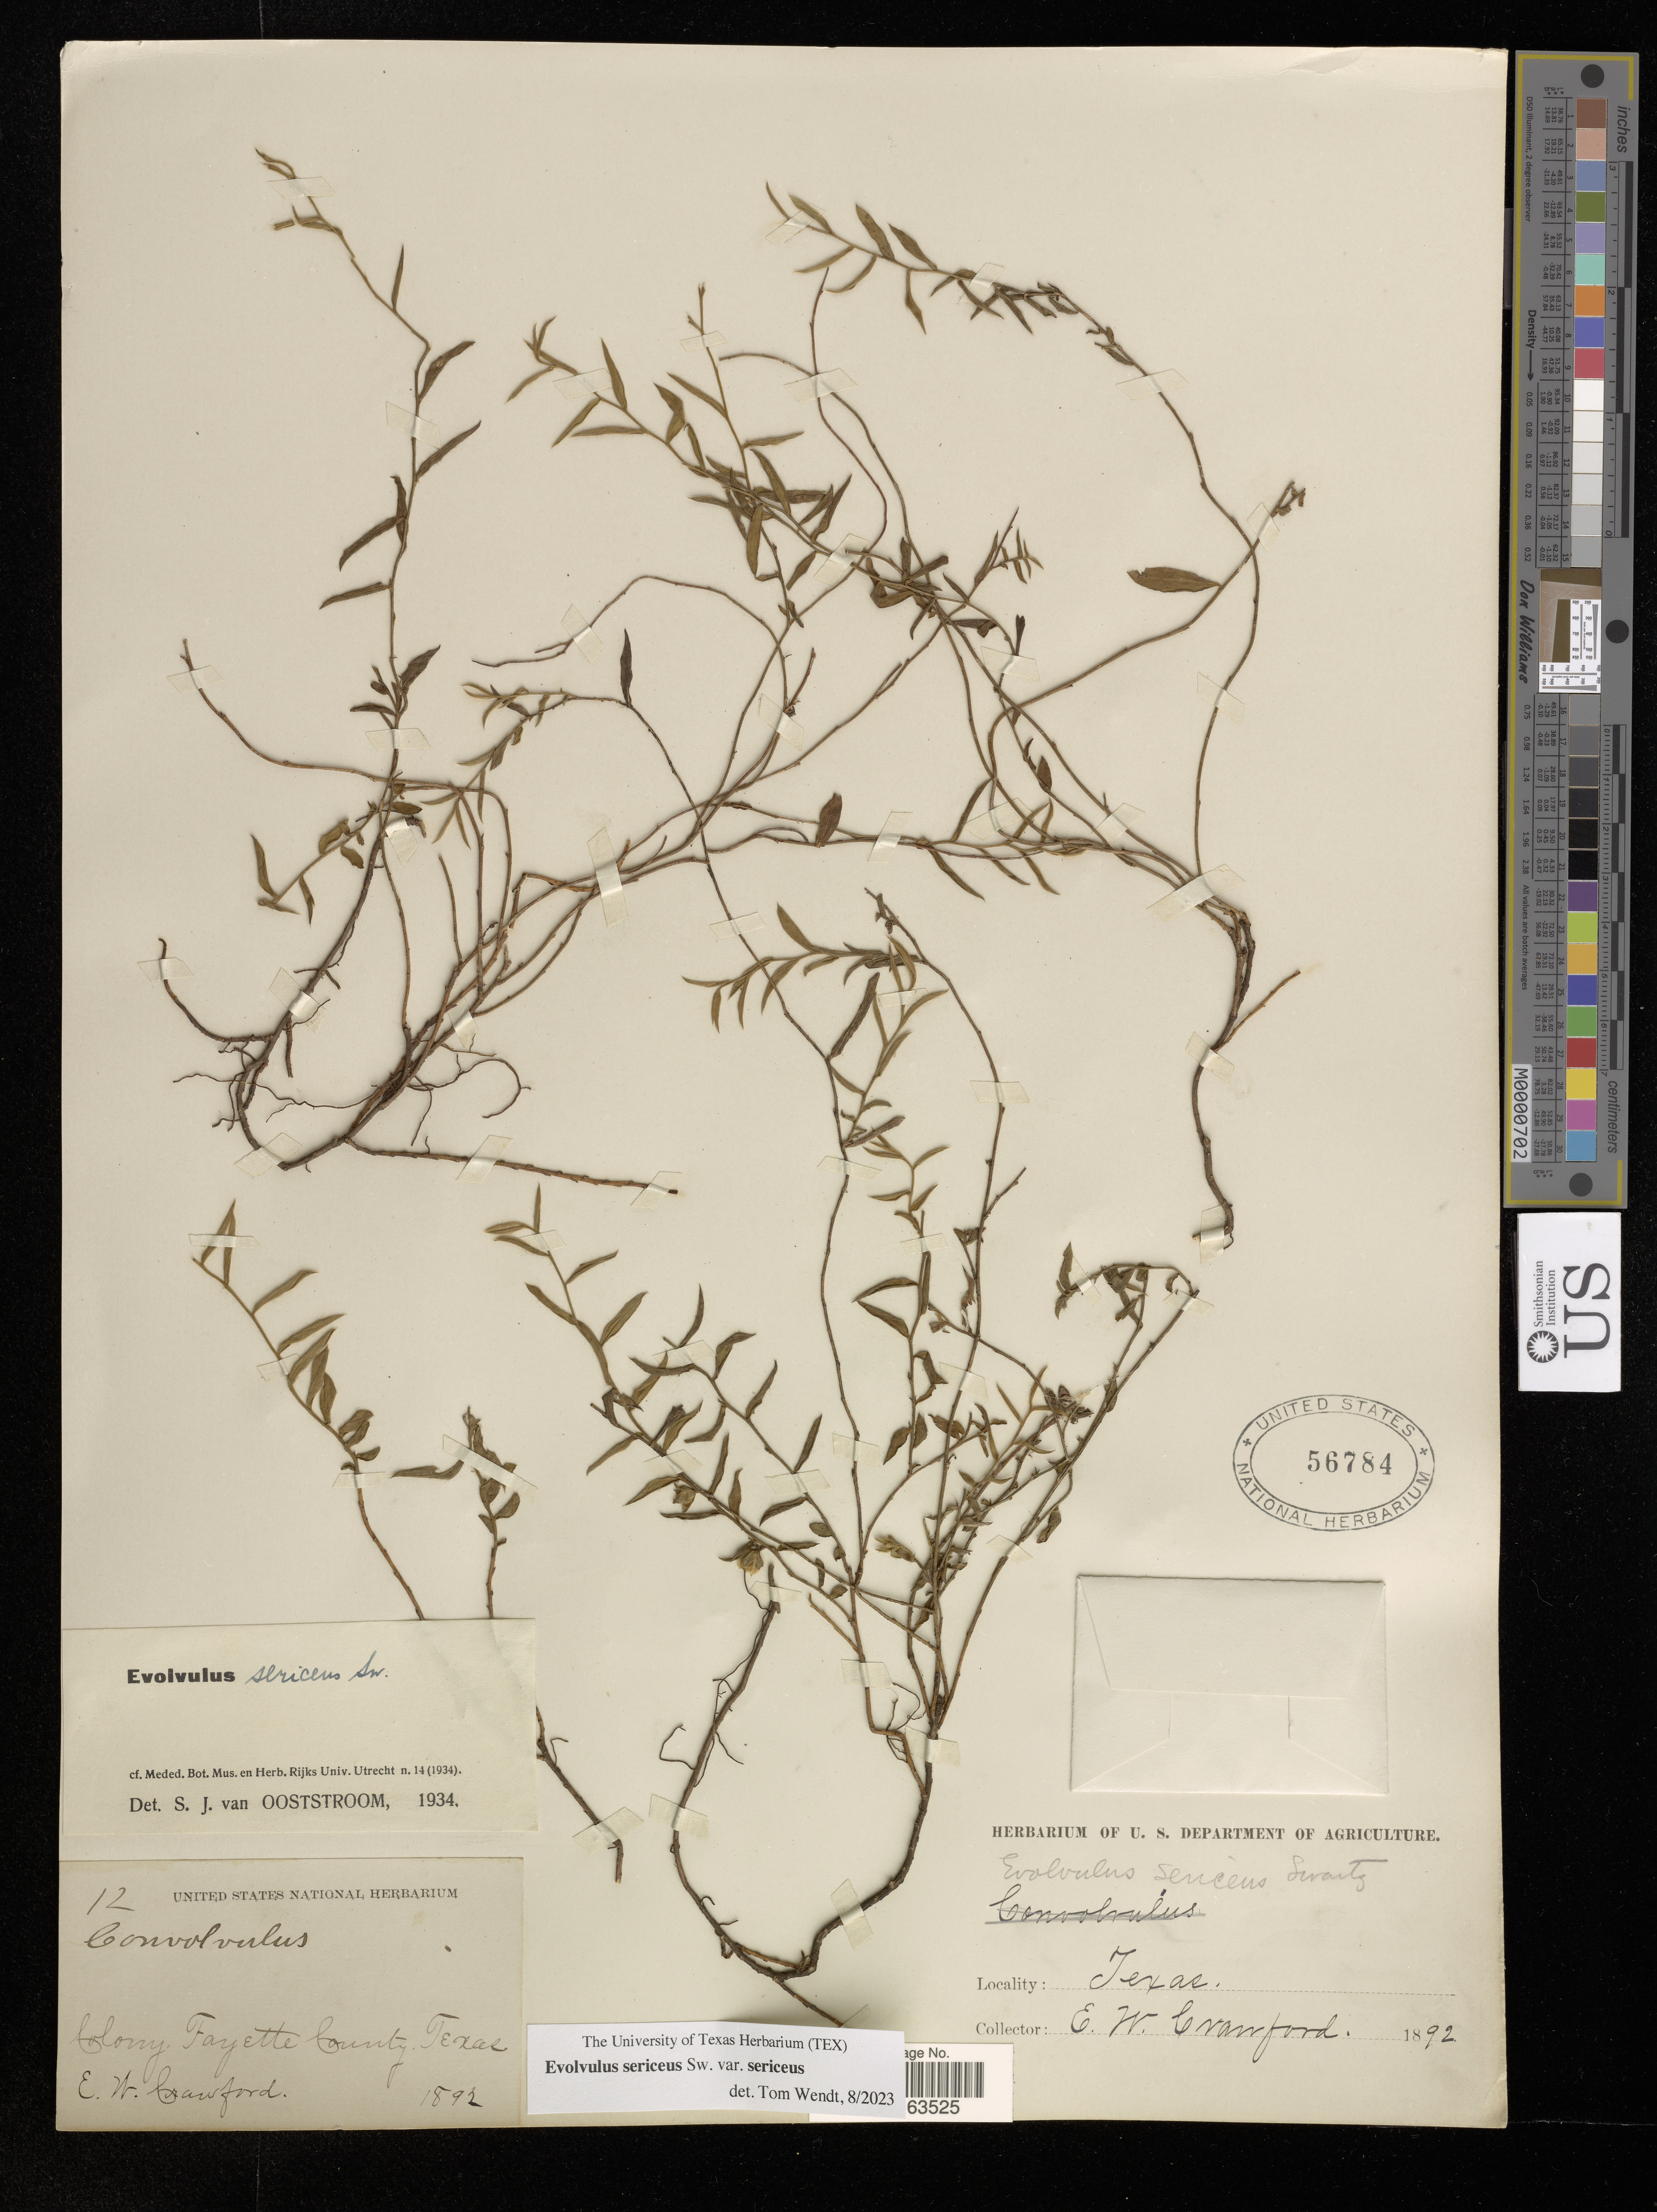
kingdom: Plantae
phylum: Tracheophyta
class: Magnoliopsida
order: Solanales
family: Convolvulaceae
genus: Evolvulus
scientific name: Evolvulus sericeus var. sericeus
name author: Sw.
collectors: E. Crawford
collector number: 12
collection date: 1892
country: United States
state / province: Texas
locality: Colony, Fayette County.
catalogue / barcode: US 56784